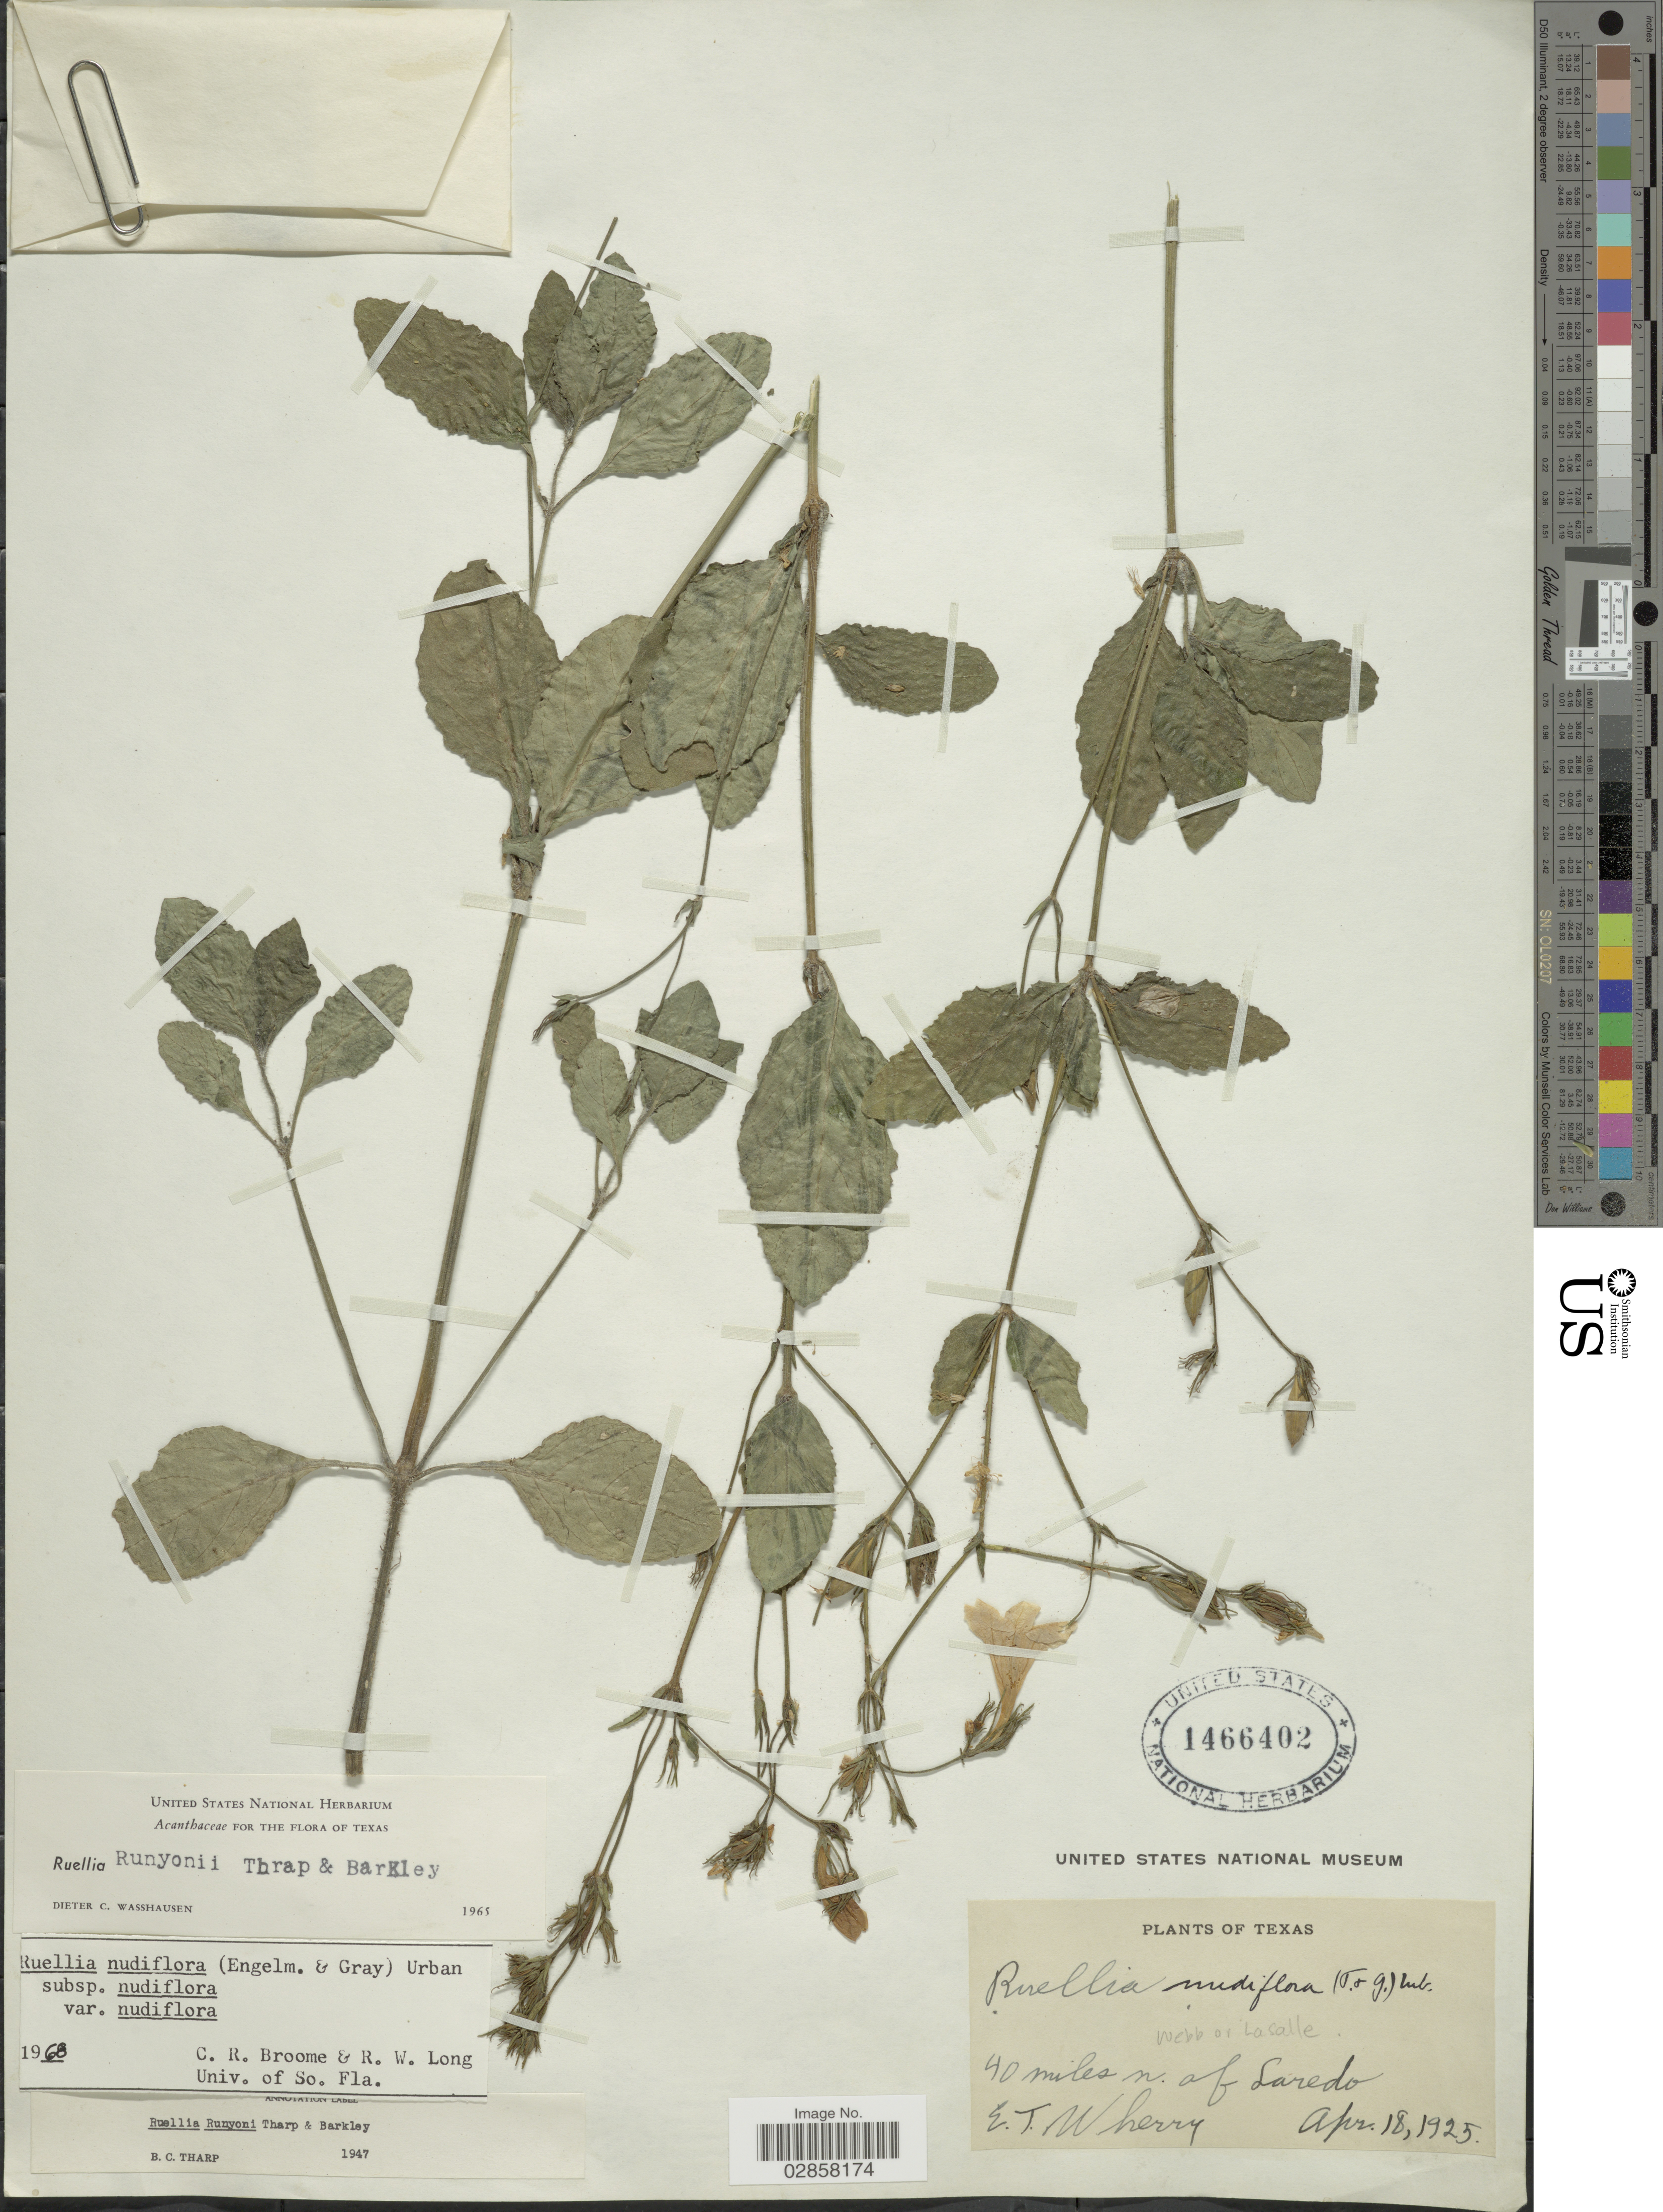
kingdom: Plantae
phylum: Tracheophyta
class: Magnoliopsida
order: Lamiales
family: Acanthaceae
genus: Ruellia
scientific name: Ruellia runyonii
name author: Tharp & F.A. Barkley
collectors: E. T. Wherry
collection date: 1925-04-18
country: United States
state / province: Texas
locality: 40 miles n. of Laredo. Webb or LaSalle.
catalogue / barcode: US 1466402